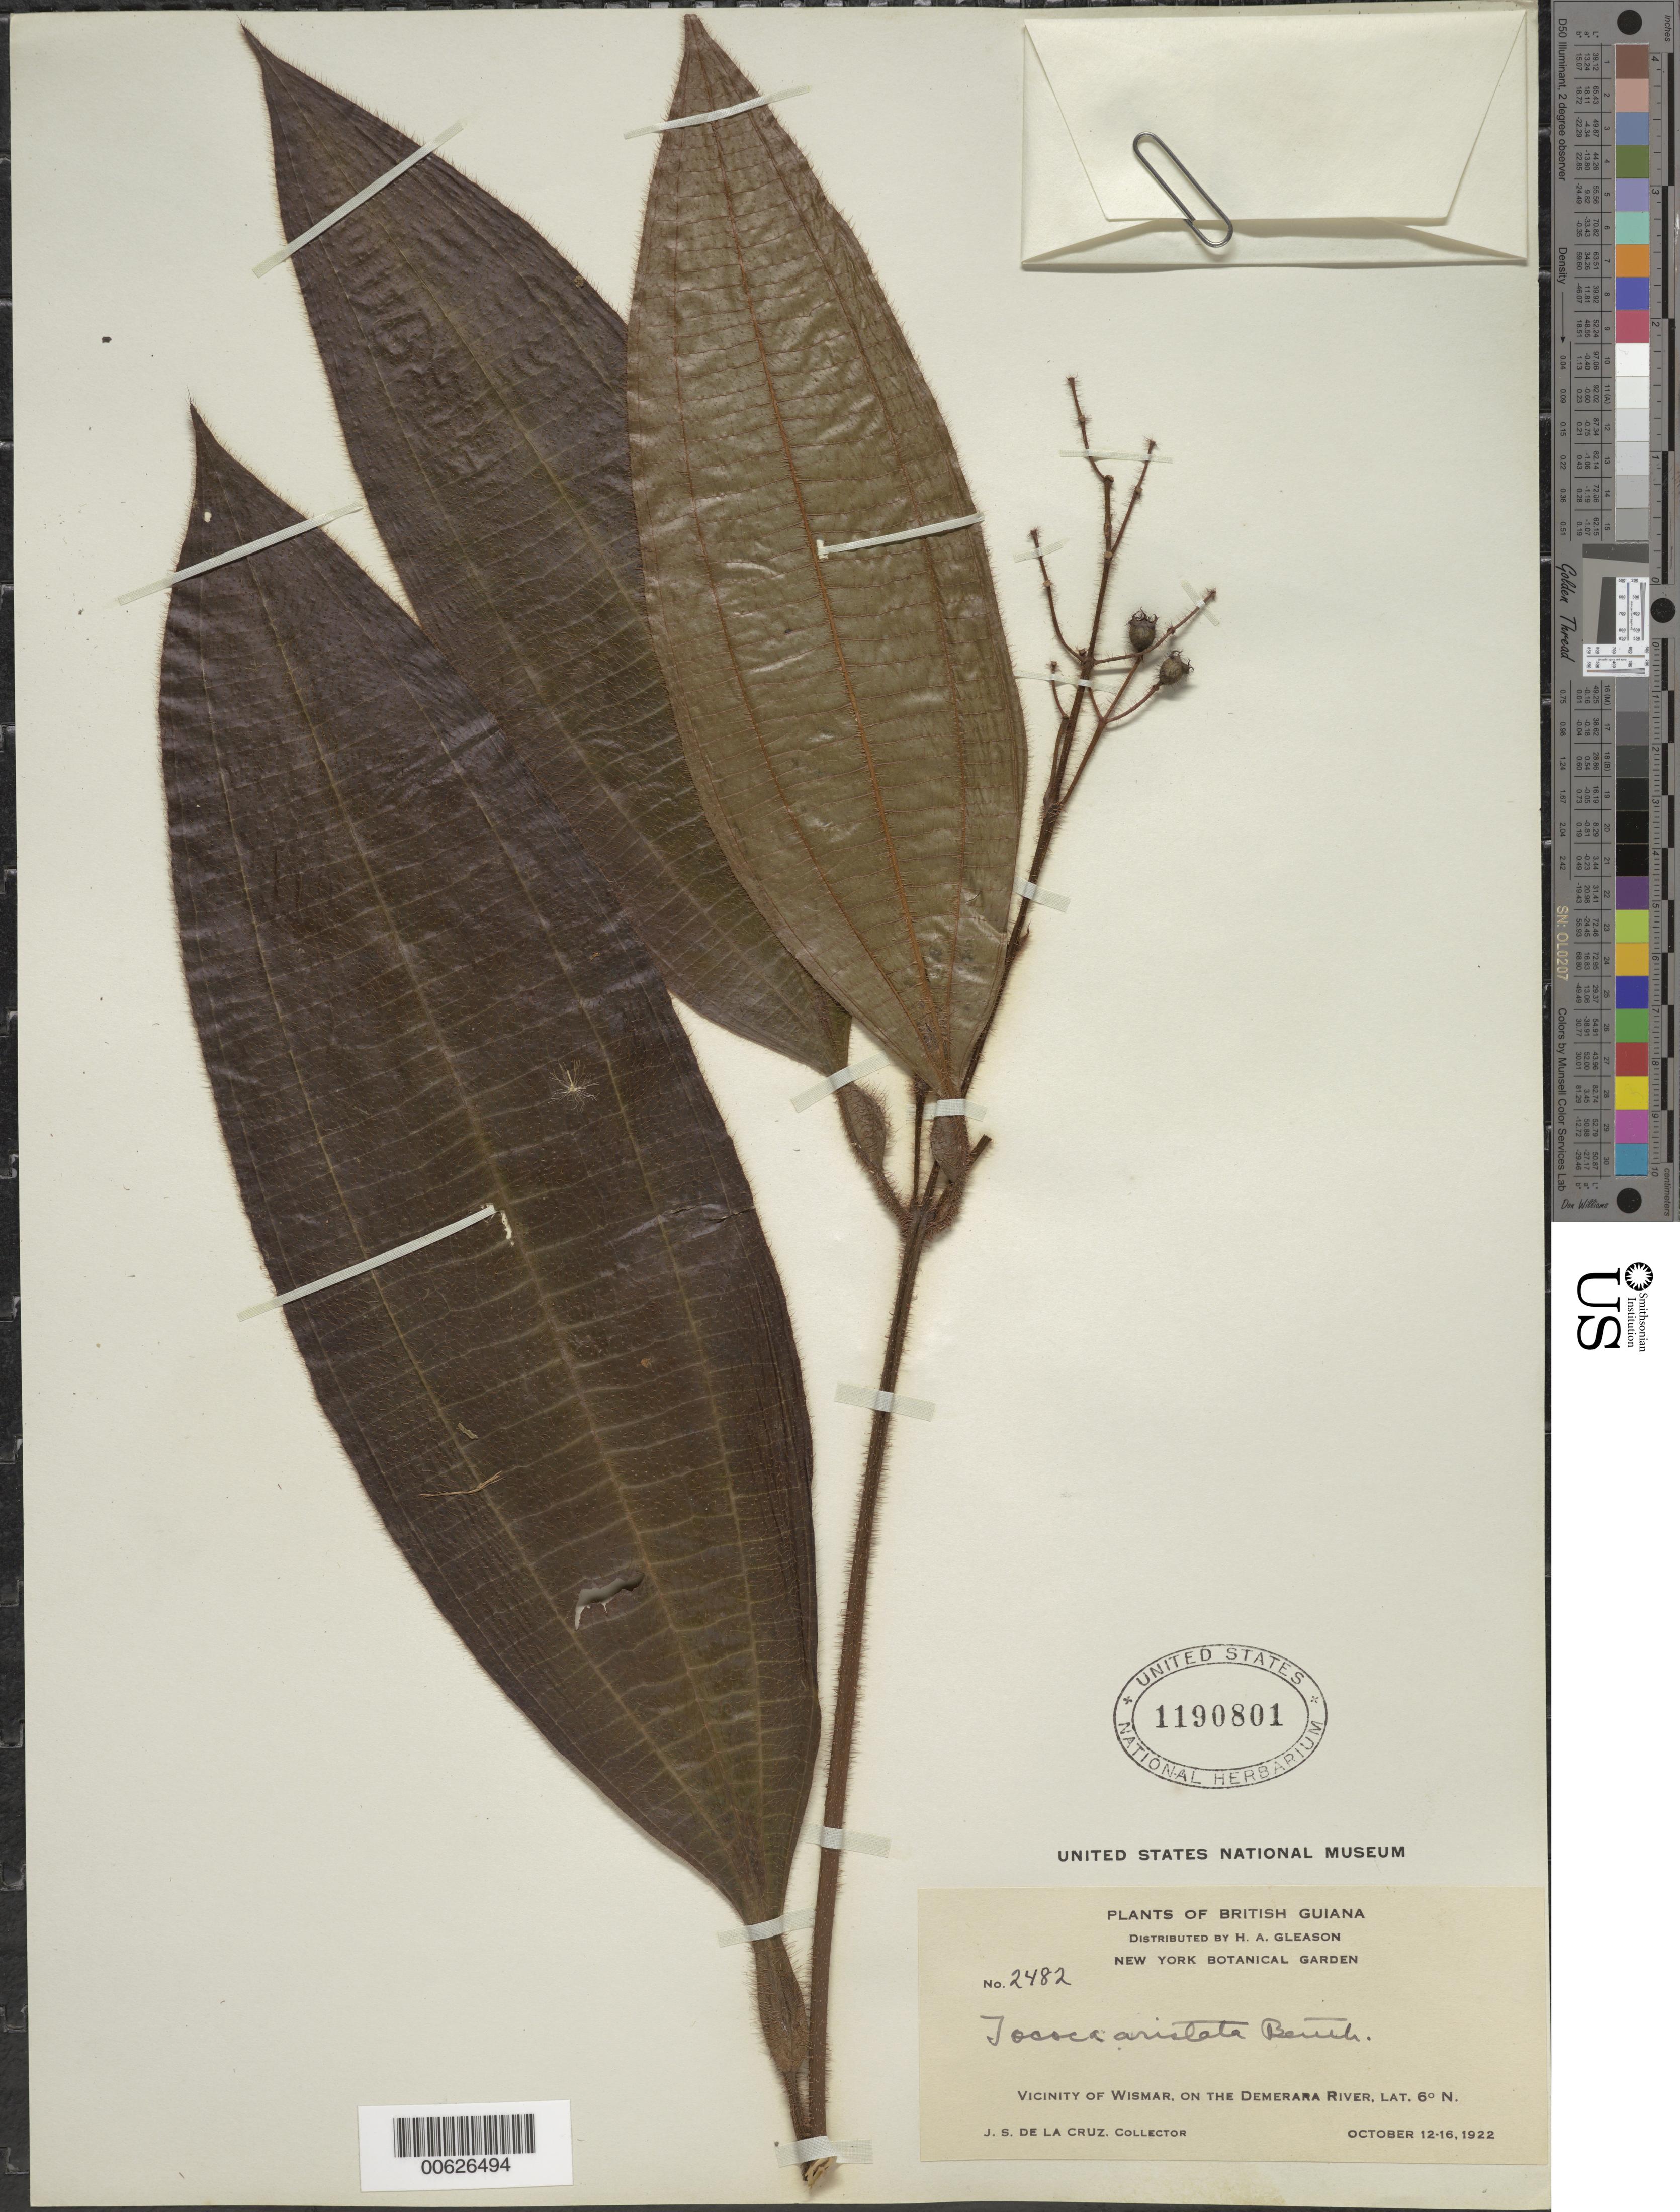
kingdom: Plantae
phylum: Tracheophyta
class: Magnoliopsida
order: Myrtales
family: Melastomataceae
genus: Tococa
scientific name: Tococa aristata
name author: Benth.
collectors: J. S. de la Cruz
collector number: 2482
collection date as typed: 12-Oct-22 to 16-Oct-22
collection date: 1922-10-12/1922-10-16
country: Guyana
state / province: U. Demerara-Berbice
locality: Wismar vic., on the Demerara River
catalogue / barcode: US 1190801